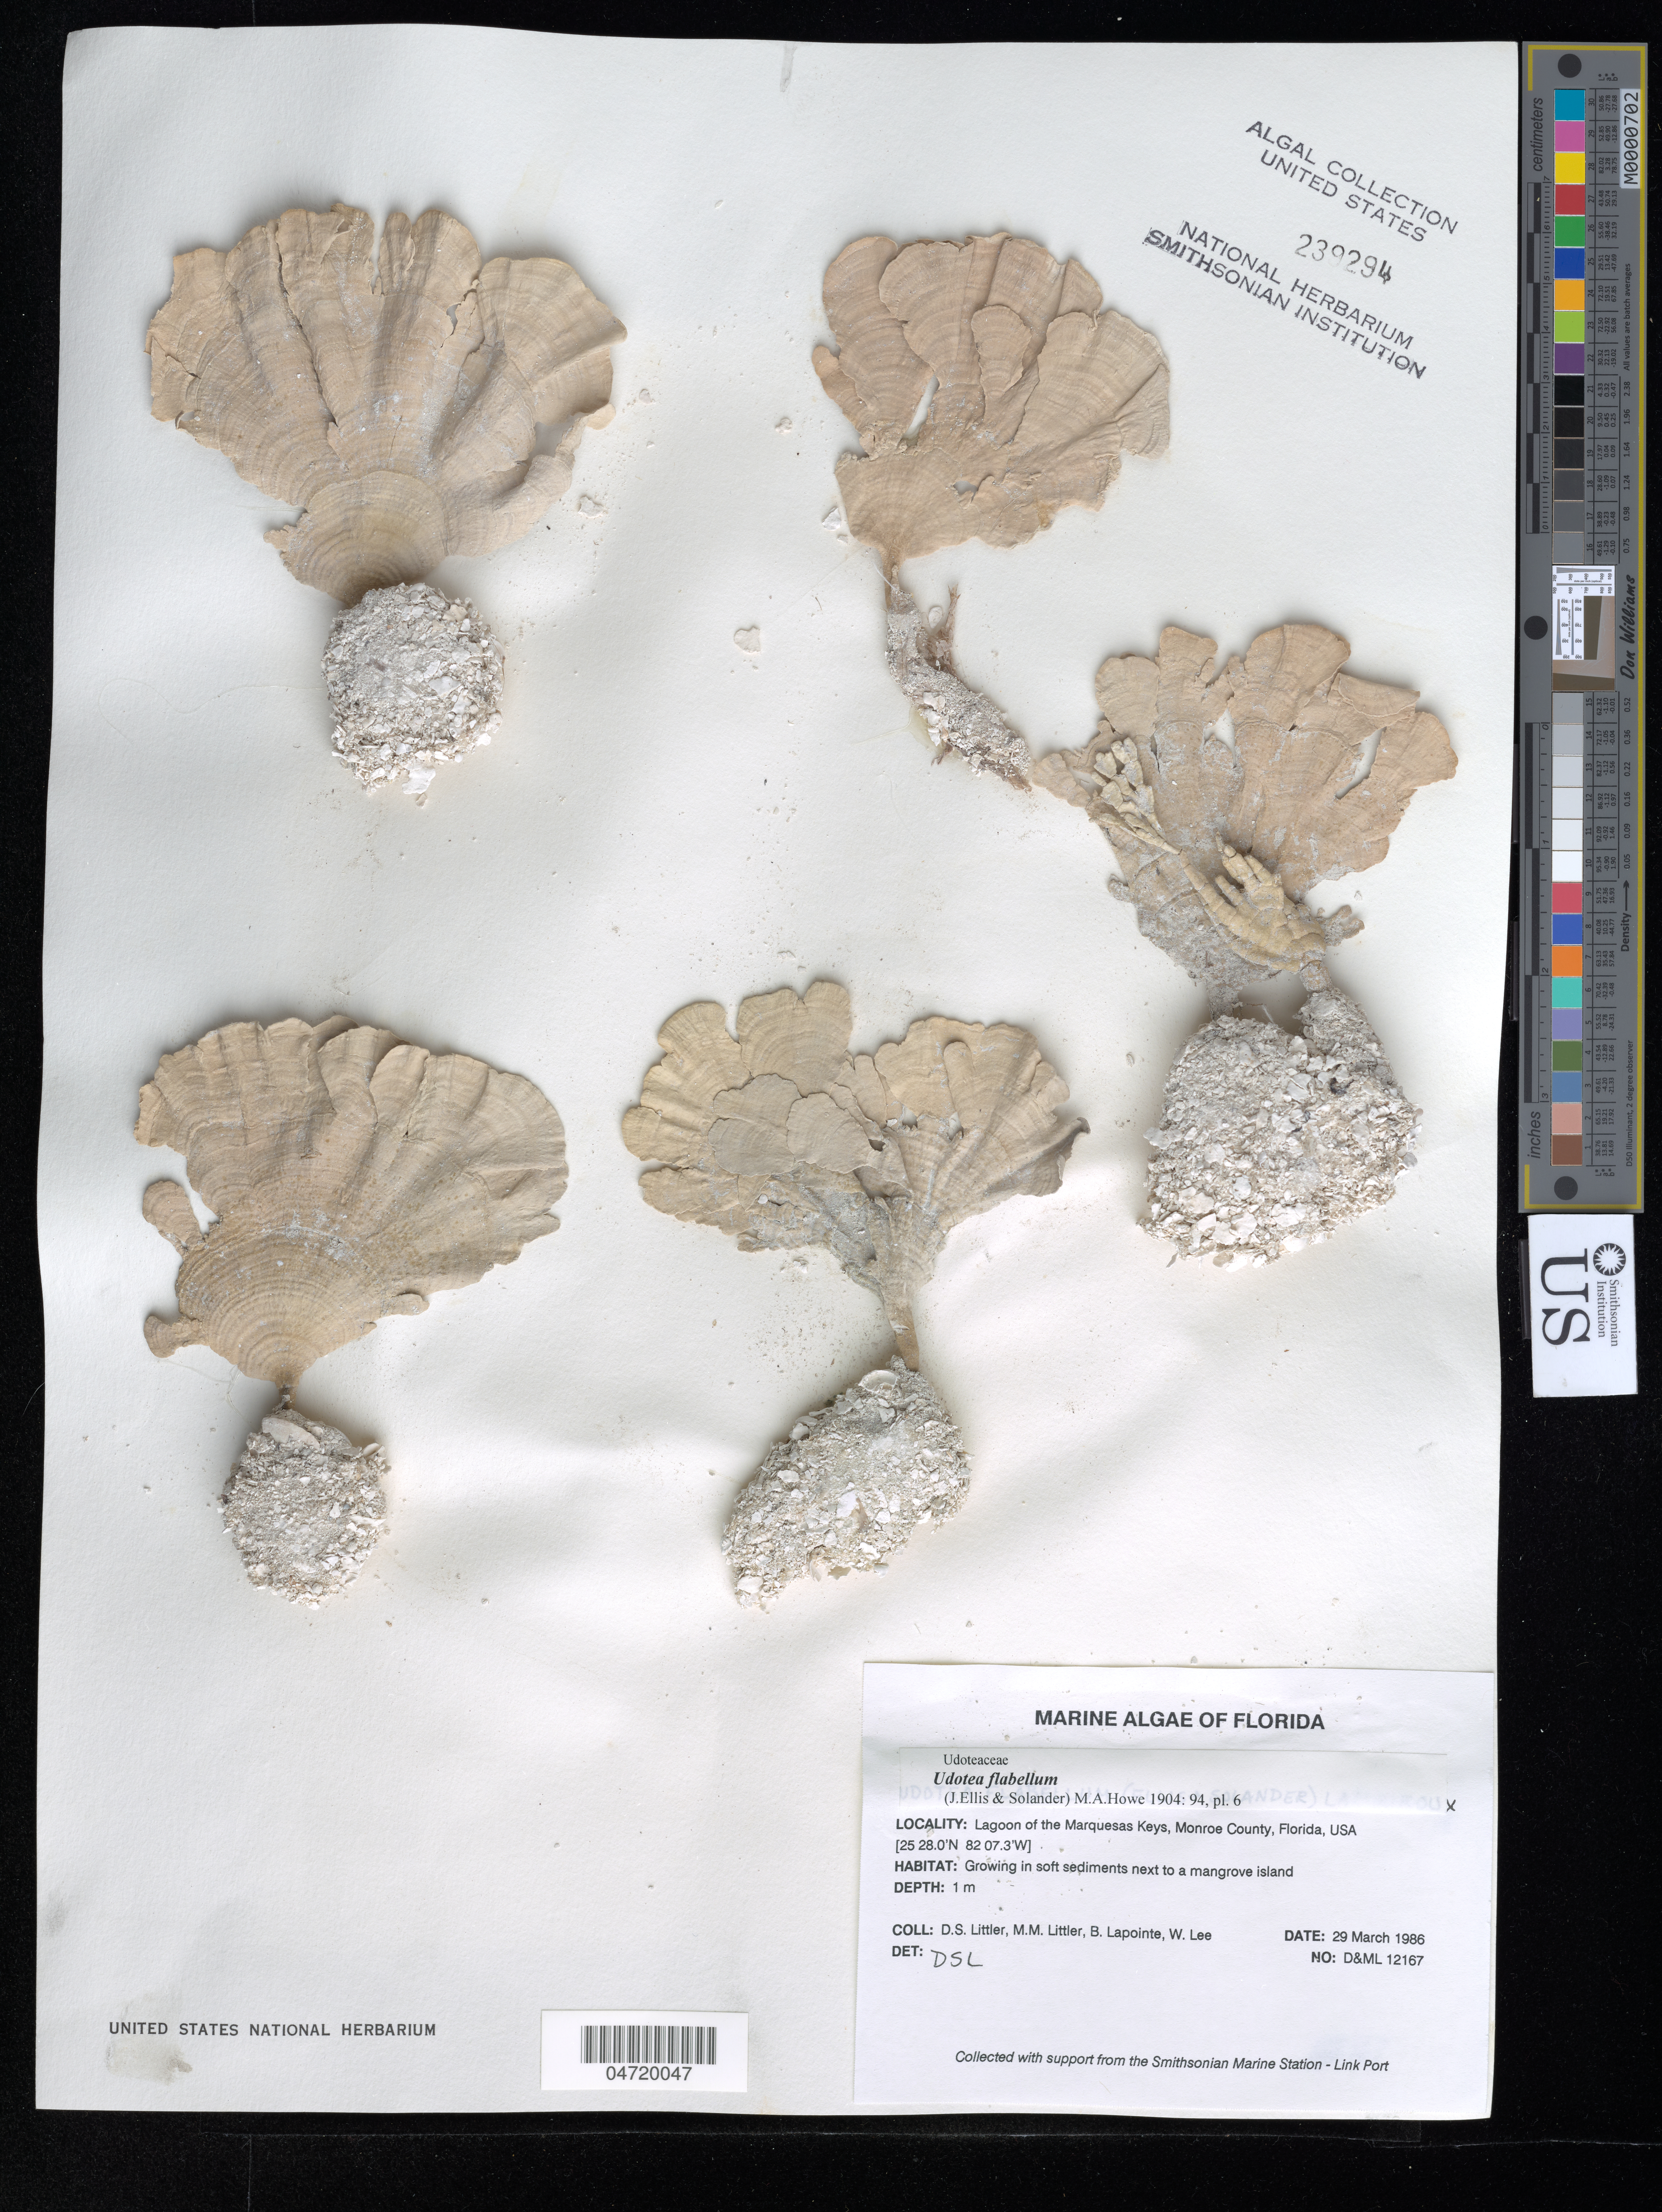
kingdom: Plantae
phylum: Chlorophyta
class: Ulvophyceae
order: Bryopsidales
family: Udoteaceae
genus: Udotea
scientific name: Udotea flabellum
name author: (J. Ellis & Sol.) M. Howe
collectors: D. S. Littler, M. M. Littler, B. Lapointe & W. Lee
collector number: D&ML 12167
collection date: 1986-03-29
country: United States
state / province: Florida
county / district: Monroe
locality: Lagoon of the Marquesas Keys, Monroe County.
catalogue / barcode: US 239294